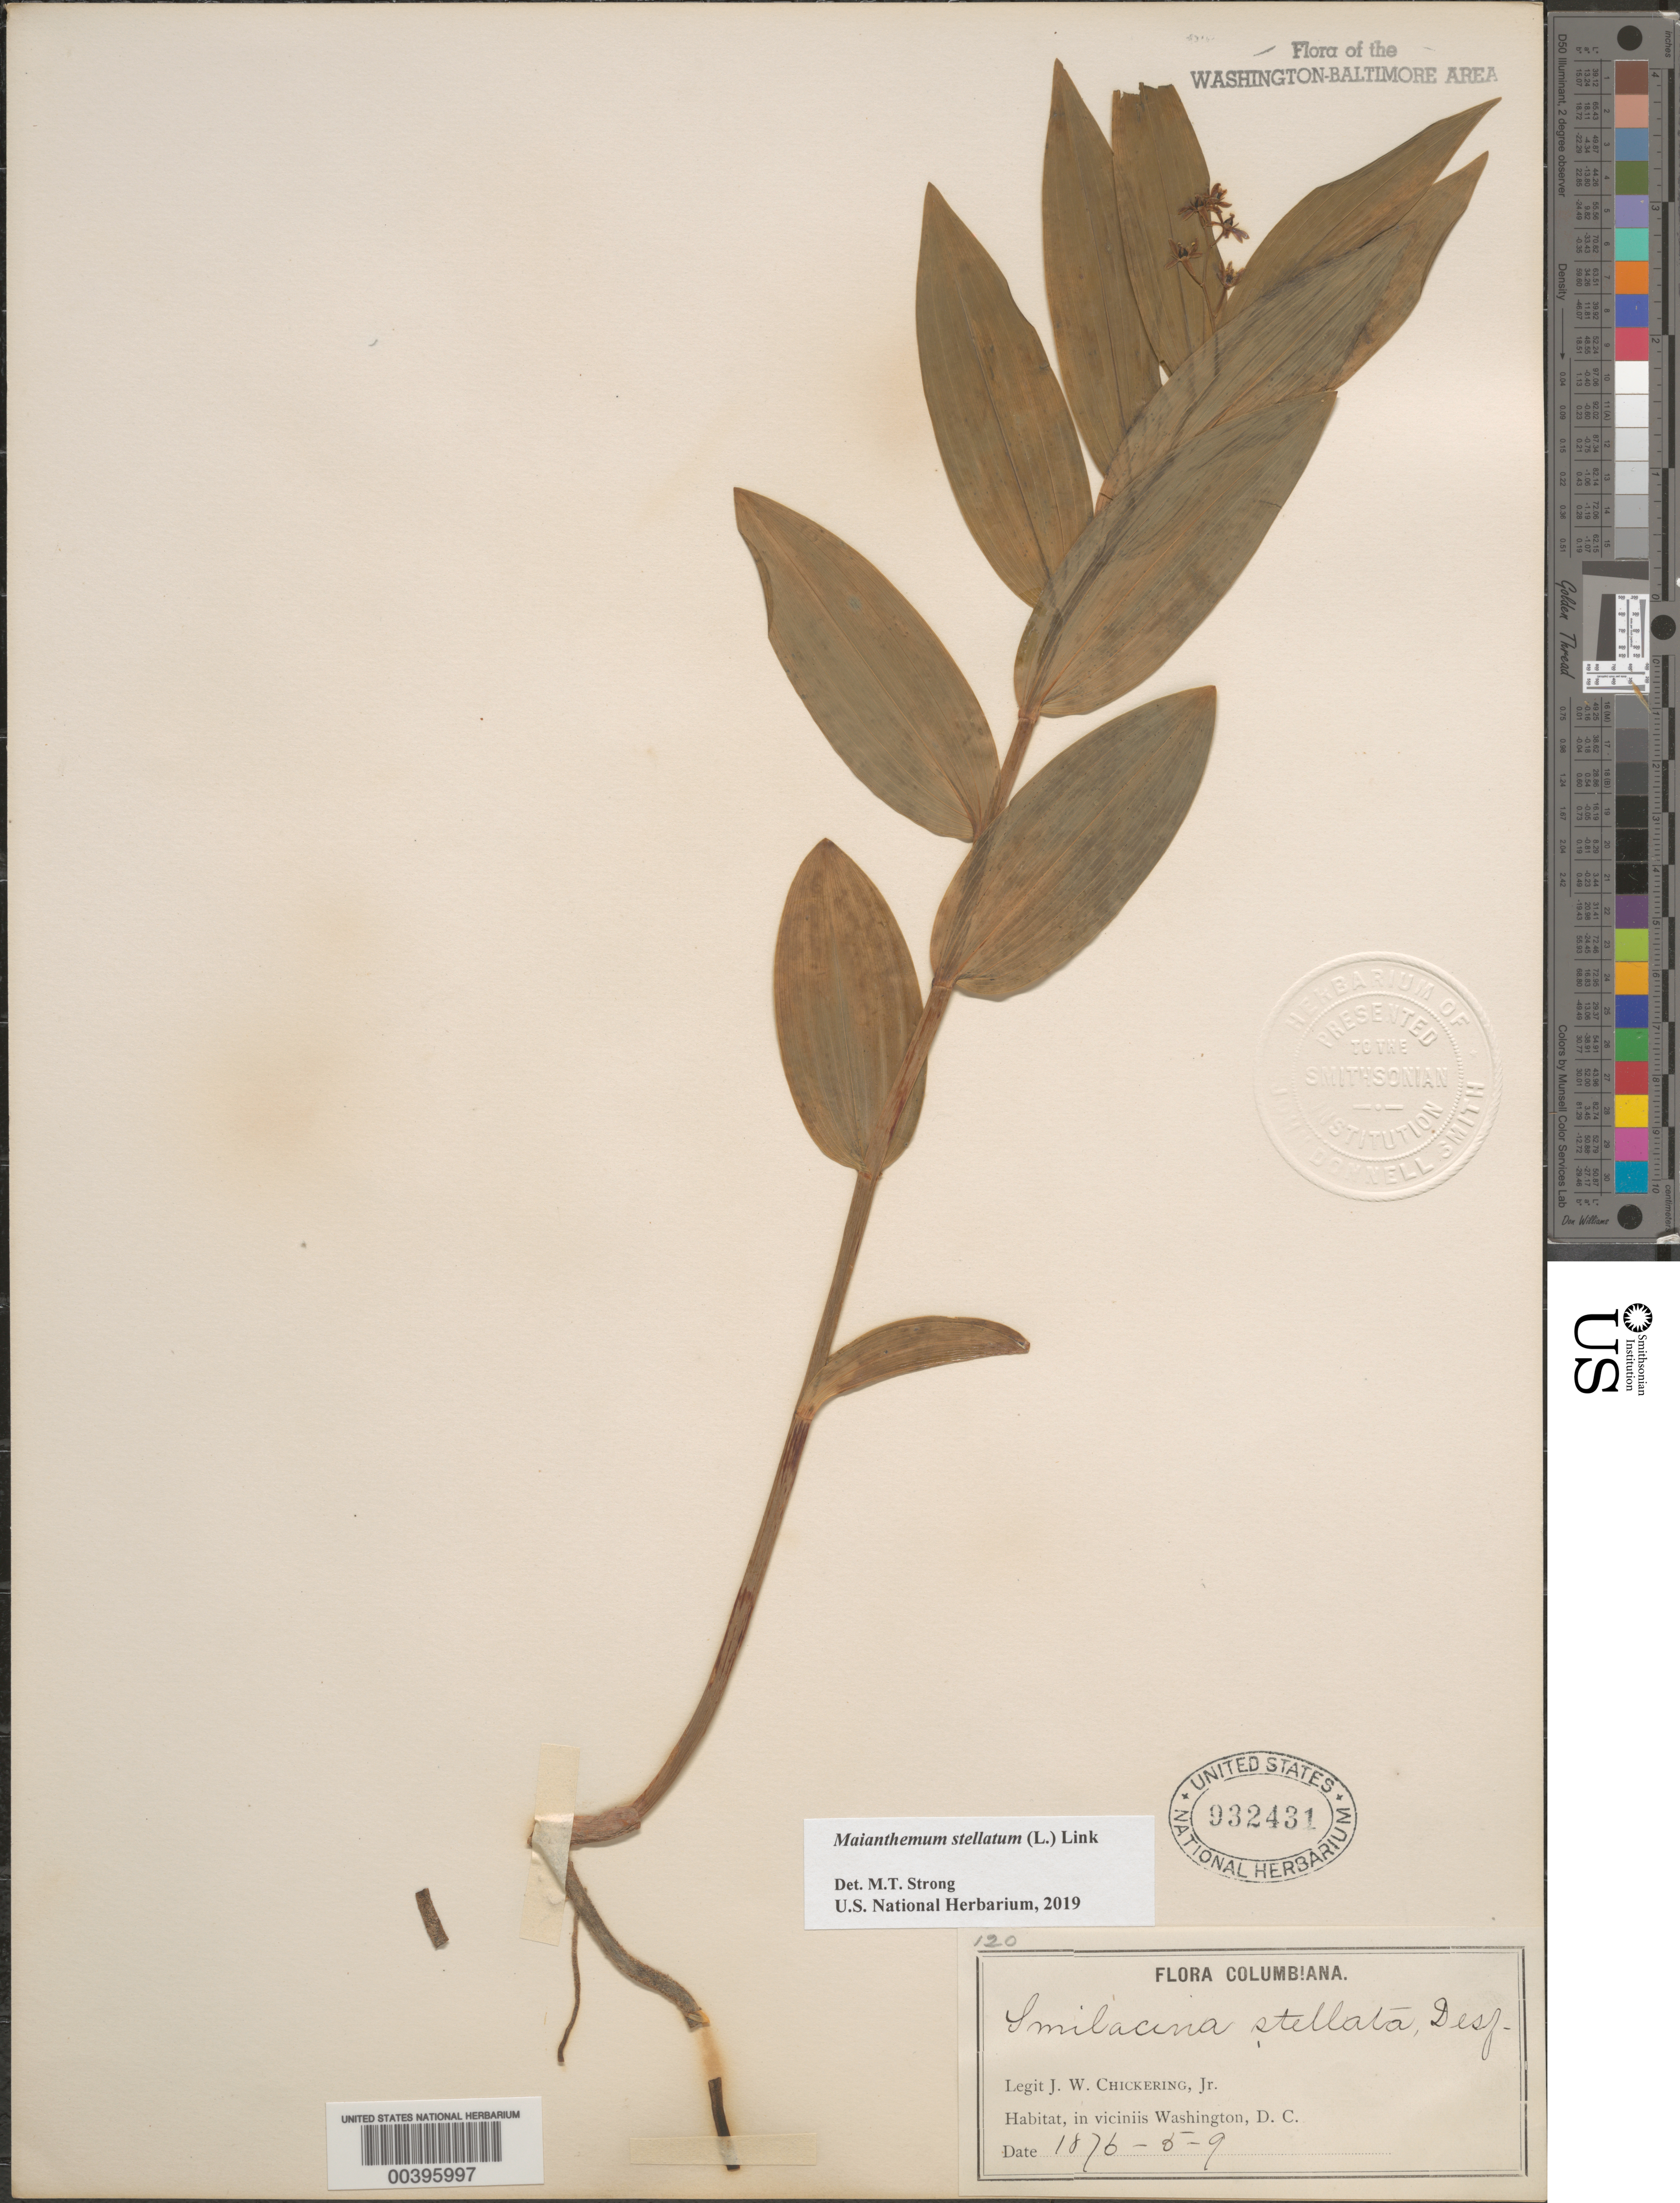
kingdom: Plantae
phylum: Tracheophyta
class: Liliopsida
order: Asparagales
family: Asparagaceae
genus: Maianthemum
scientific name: Maianthemum stellatum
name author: (L.) Link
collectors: J. Chickering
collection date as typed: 09 May 1876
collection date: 1876-05-09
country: United States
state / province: District of Columbia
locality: Vicinity of Washington, DC.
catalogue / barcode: US 932431